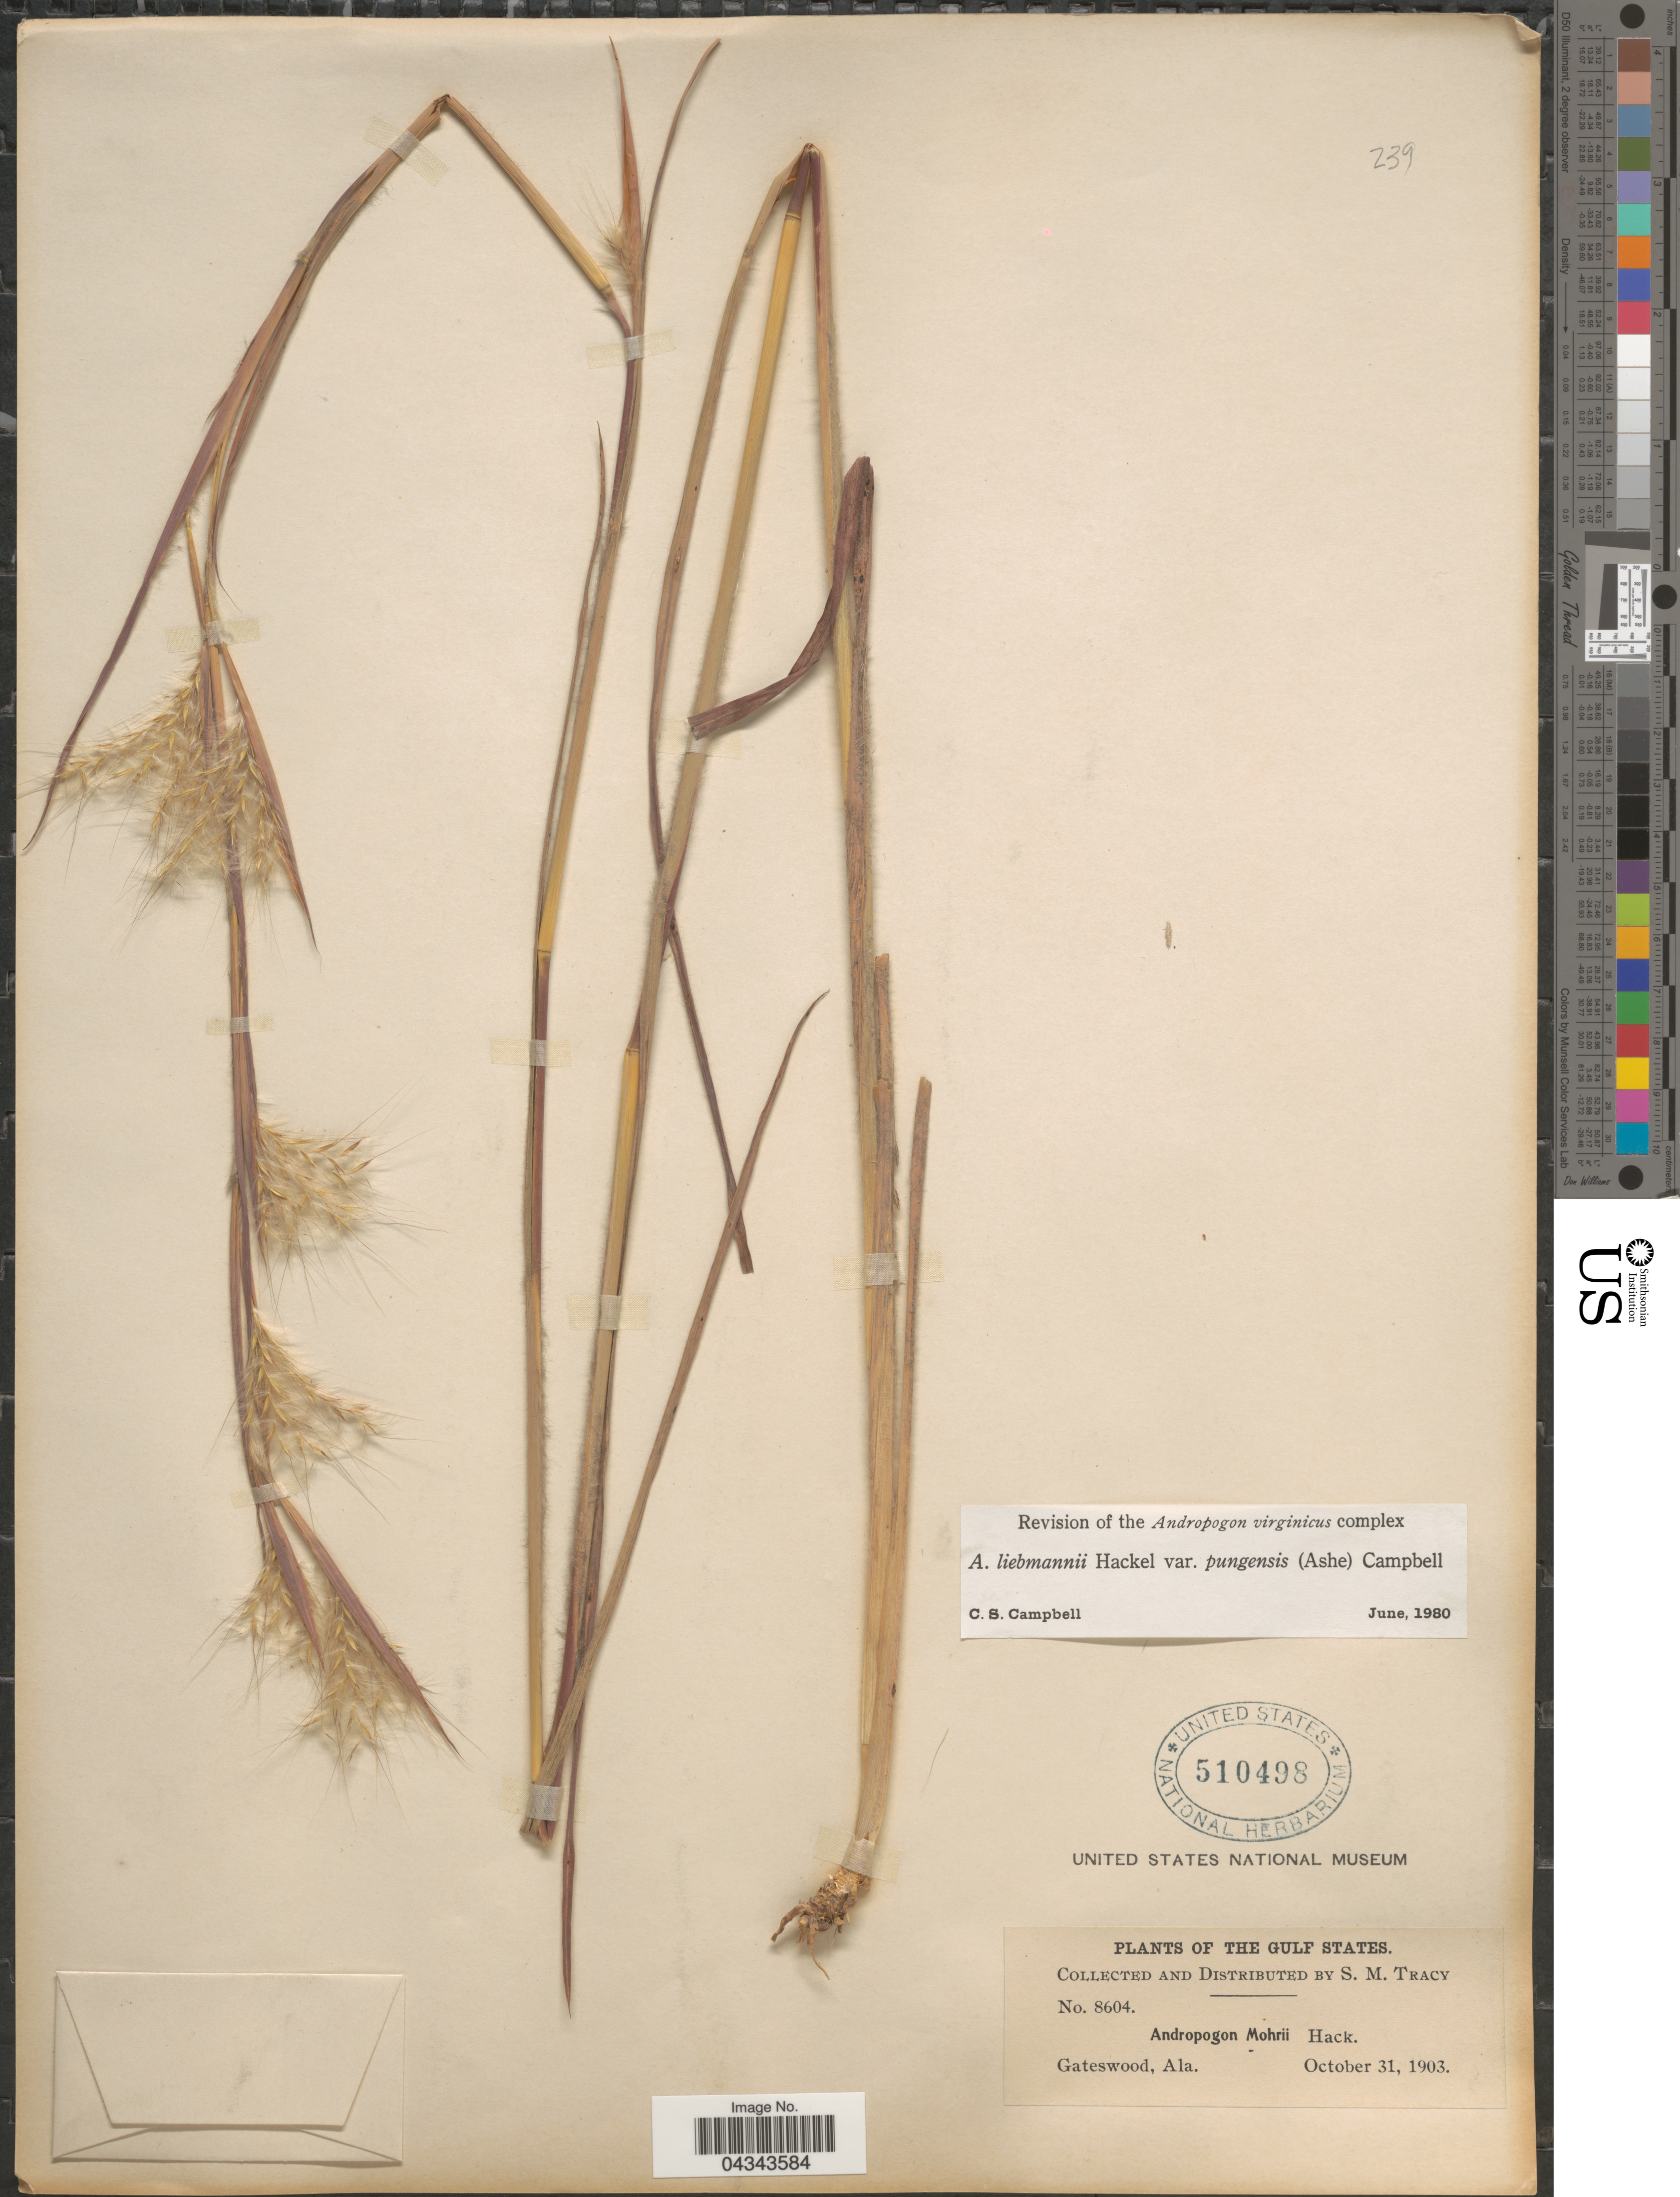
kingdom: Plantae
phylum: Tracheophyta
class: Liliopsida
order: Poales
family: Poaceae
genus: Andropogon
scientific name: Andropogon liebmannii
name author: Hack.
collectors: S. M. Tracy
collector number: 8604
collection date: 1903-10-31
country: United States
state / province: Alabama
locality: The Gulf States. Gateswood.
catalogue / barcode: US 510498